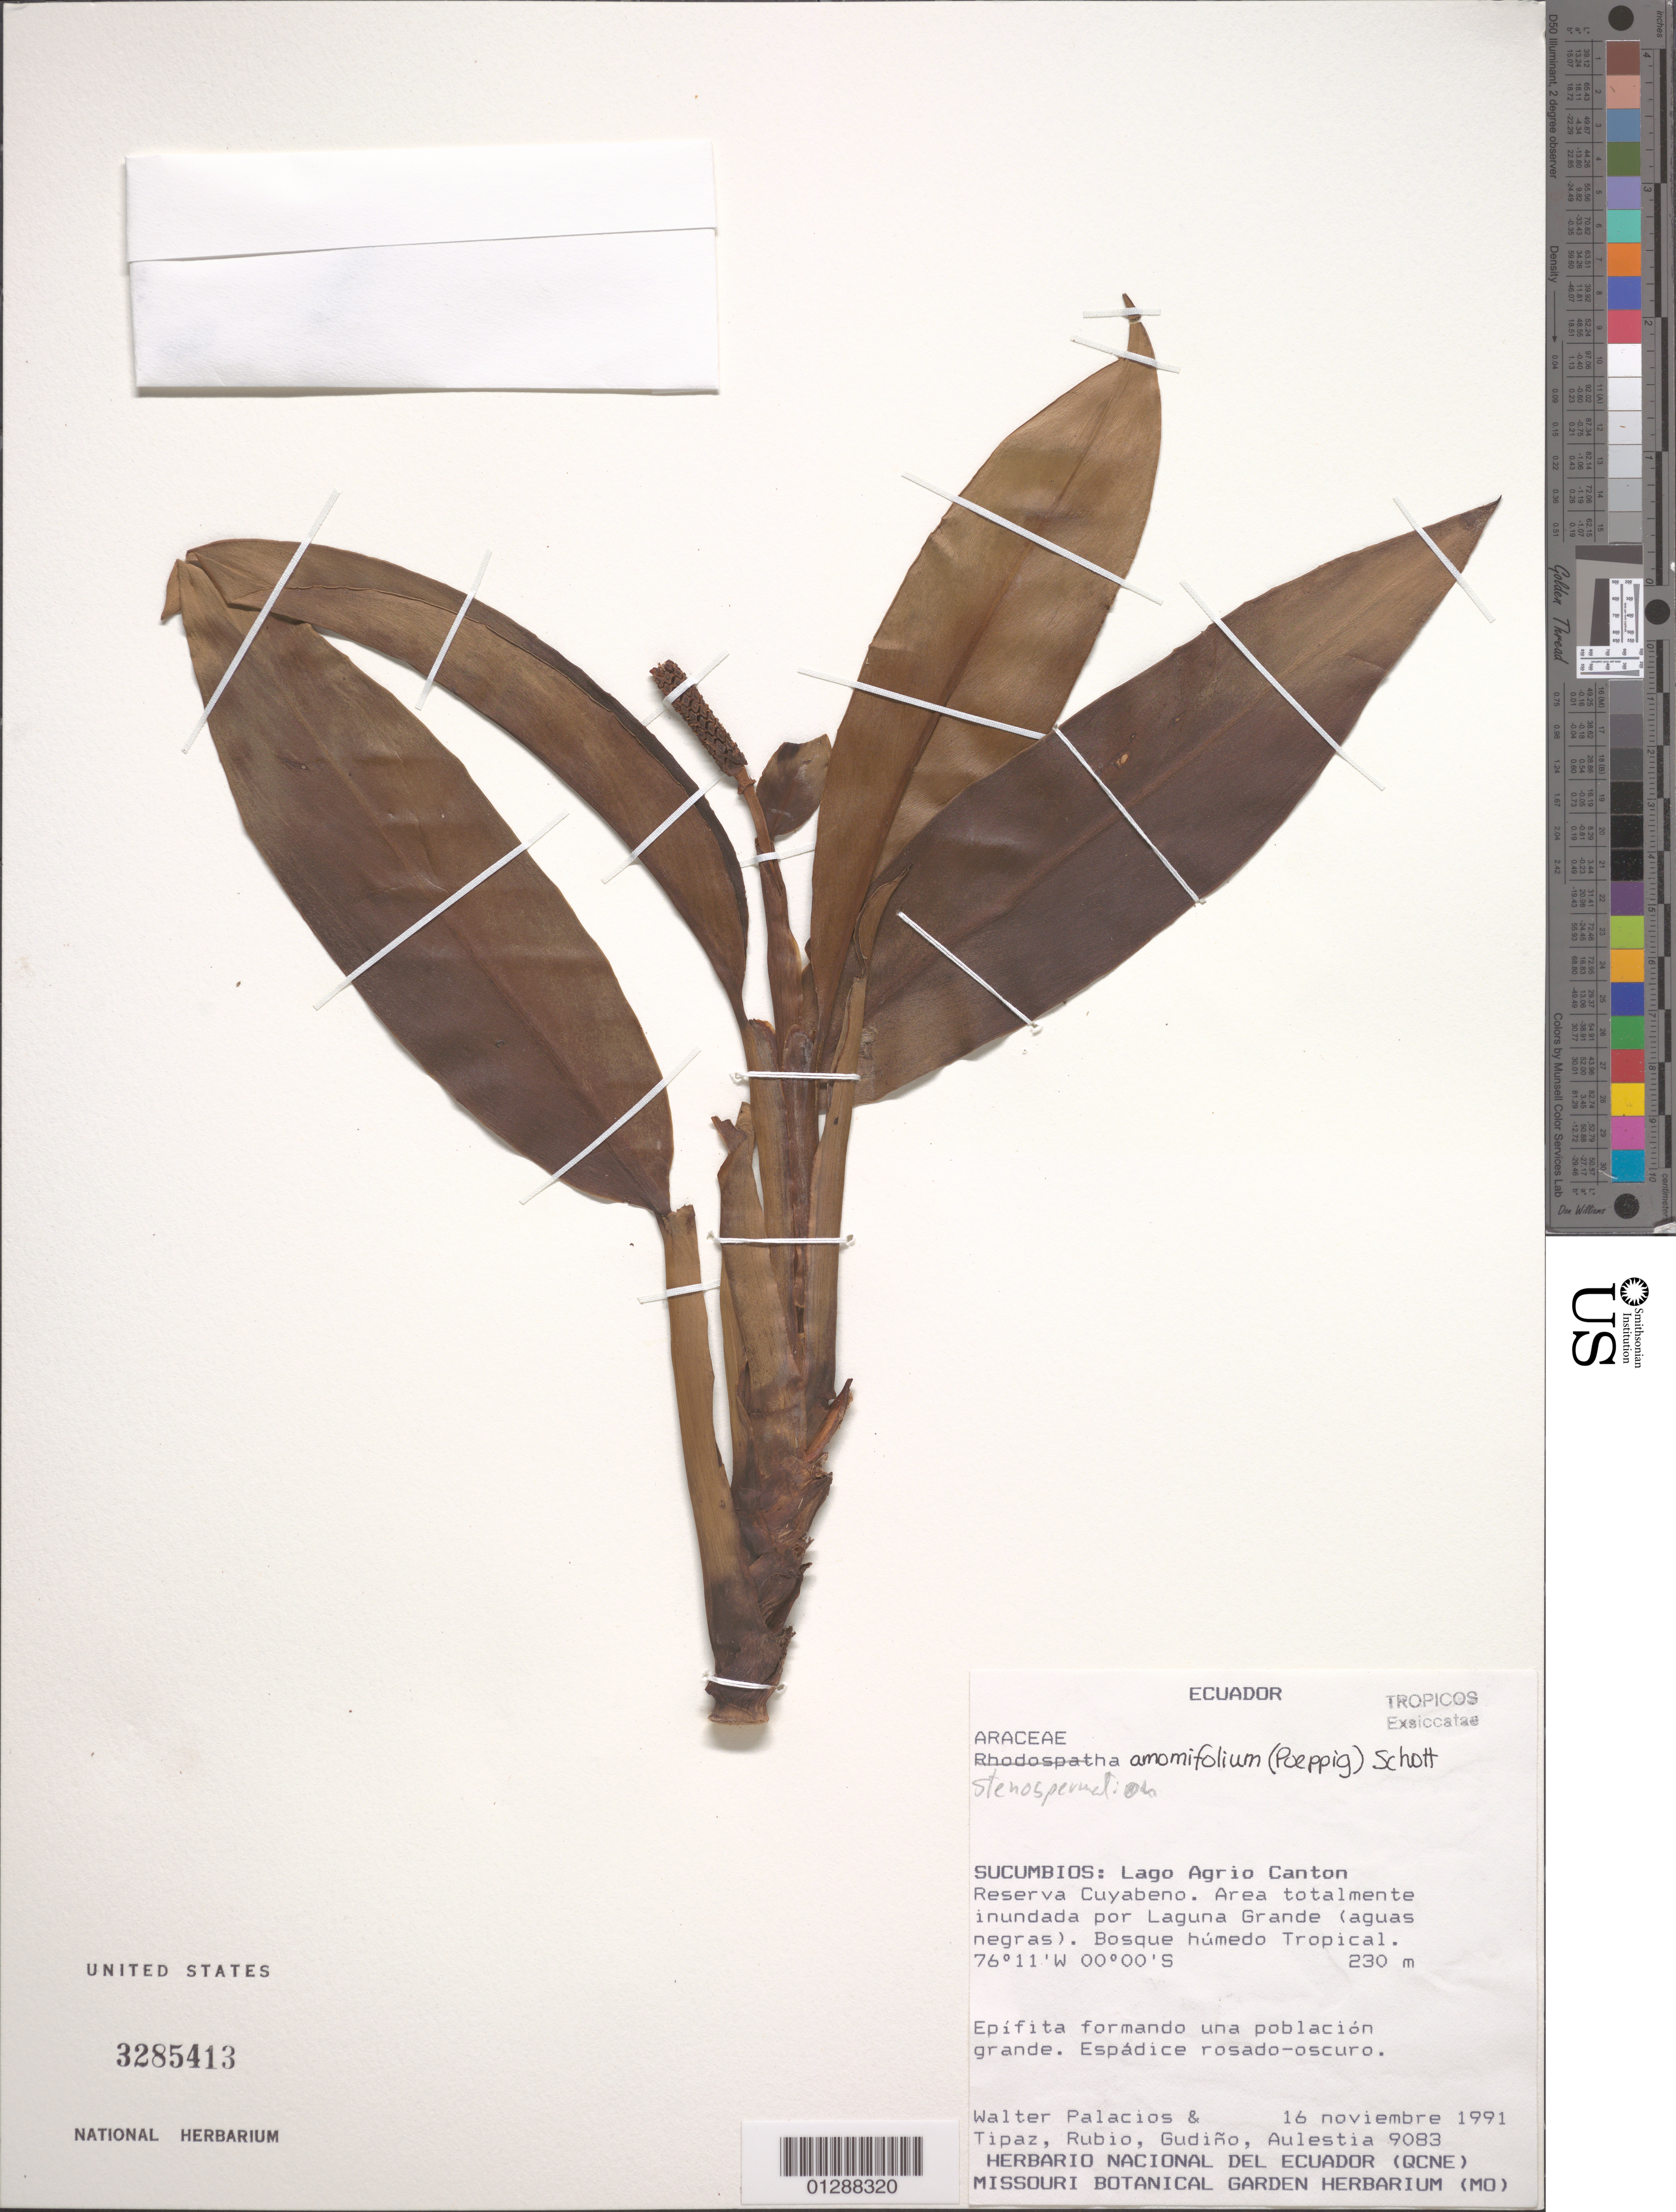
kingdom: Plantae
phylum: Tracheophyta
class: Liliopsida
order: Alismatales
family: Araceae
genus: Stenospermation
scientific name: Stenospermation amomifolium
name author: (Poepp.) Schott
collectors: W. Palacios, -. Tipaz, -. Rubio, -. Gudiño & -. Aulestia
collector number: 9083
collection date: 1991-11-16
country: Ecuador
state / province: Sucumbíos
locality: Lago Agrio Canton. Reserva Cuyabeno. Area totalmente inundada por Laguna Grande (aguas negras).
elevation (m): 230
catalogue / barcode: US 3285413